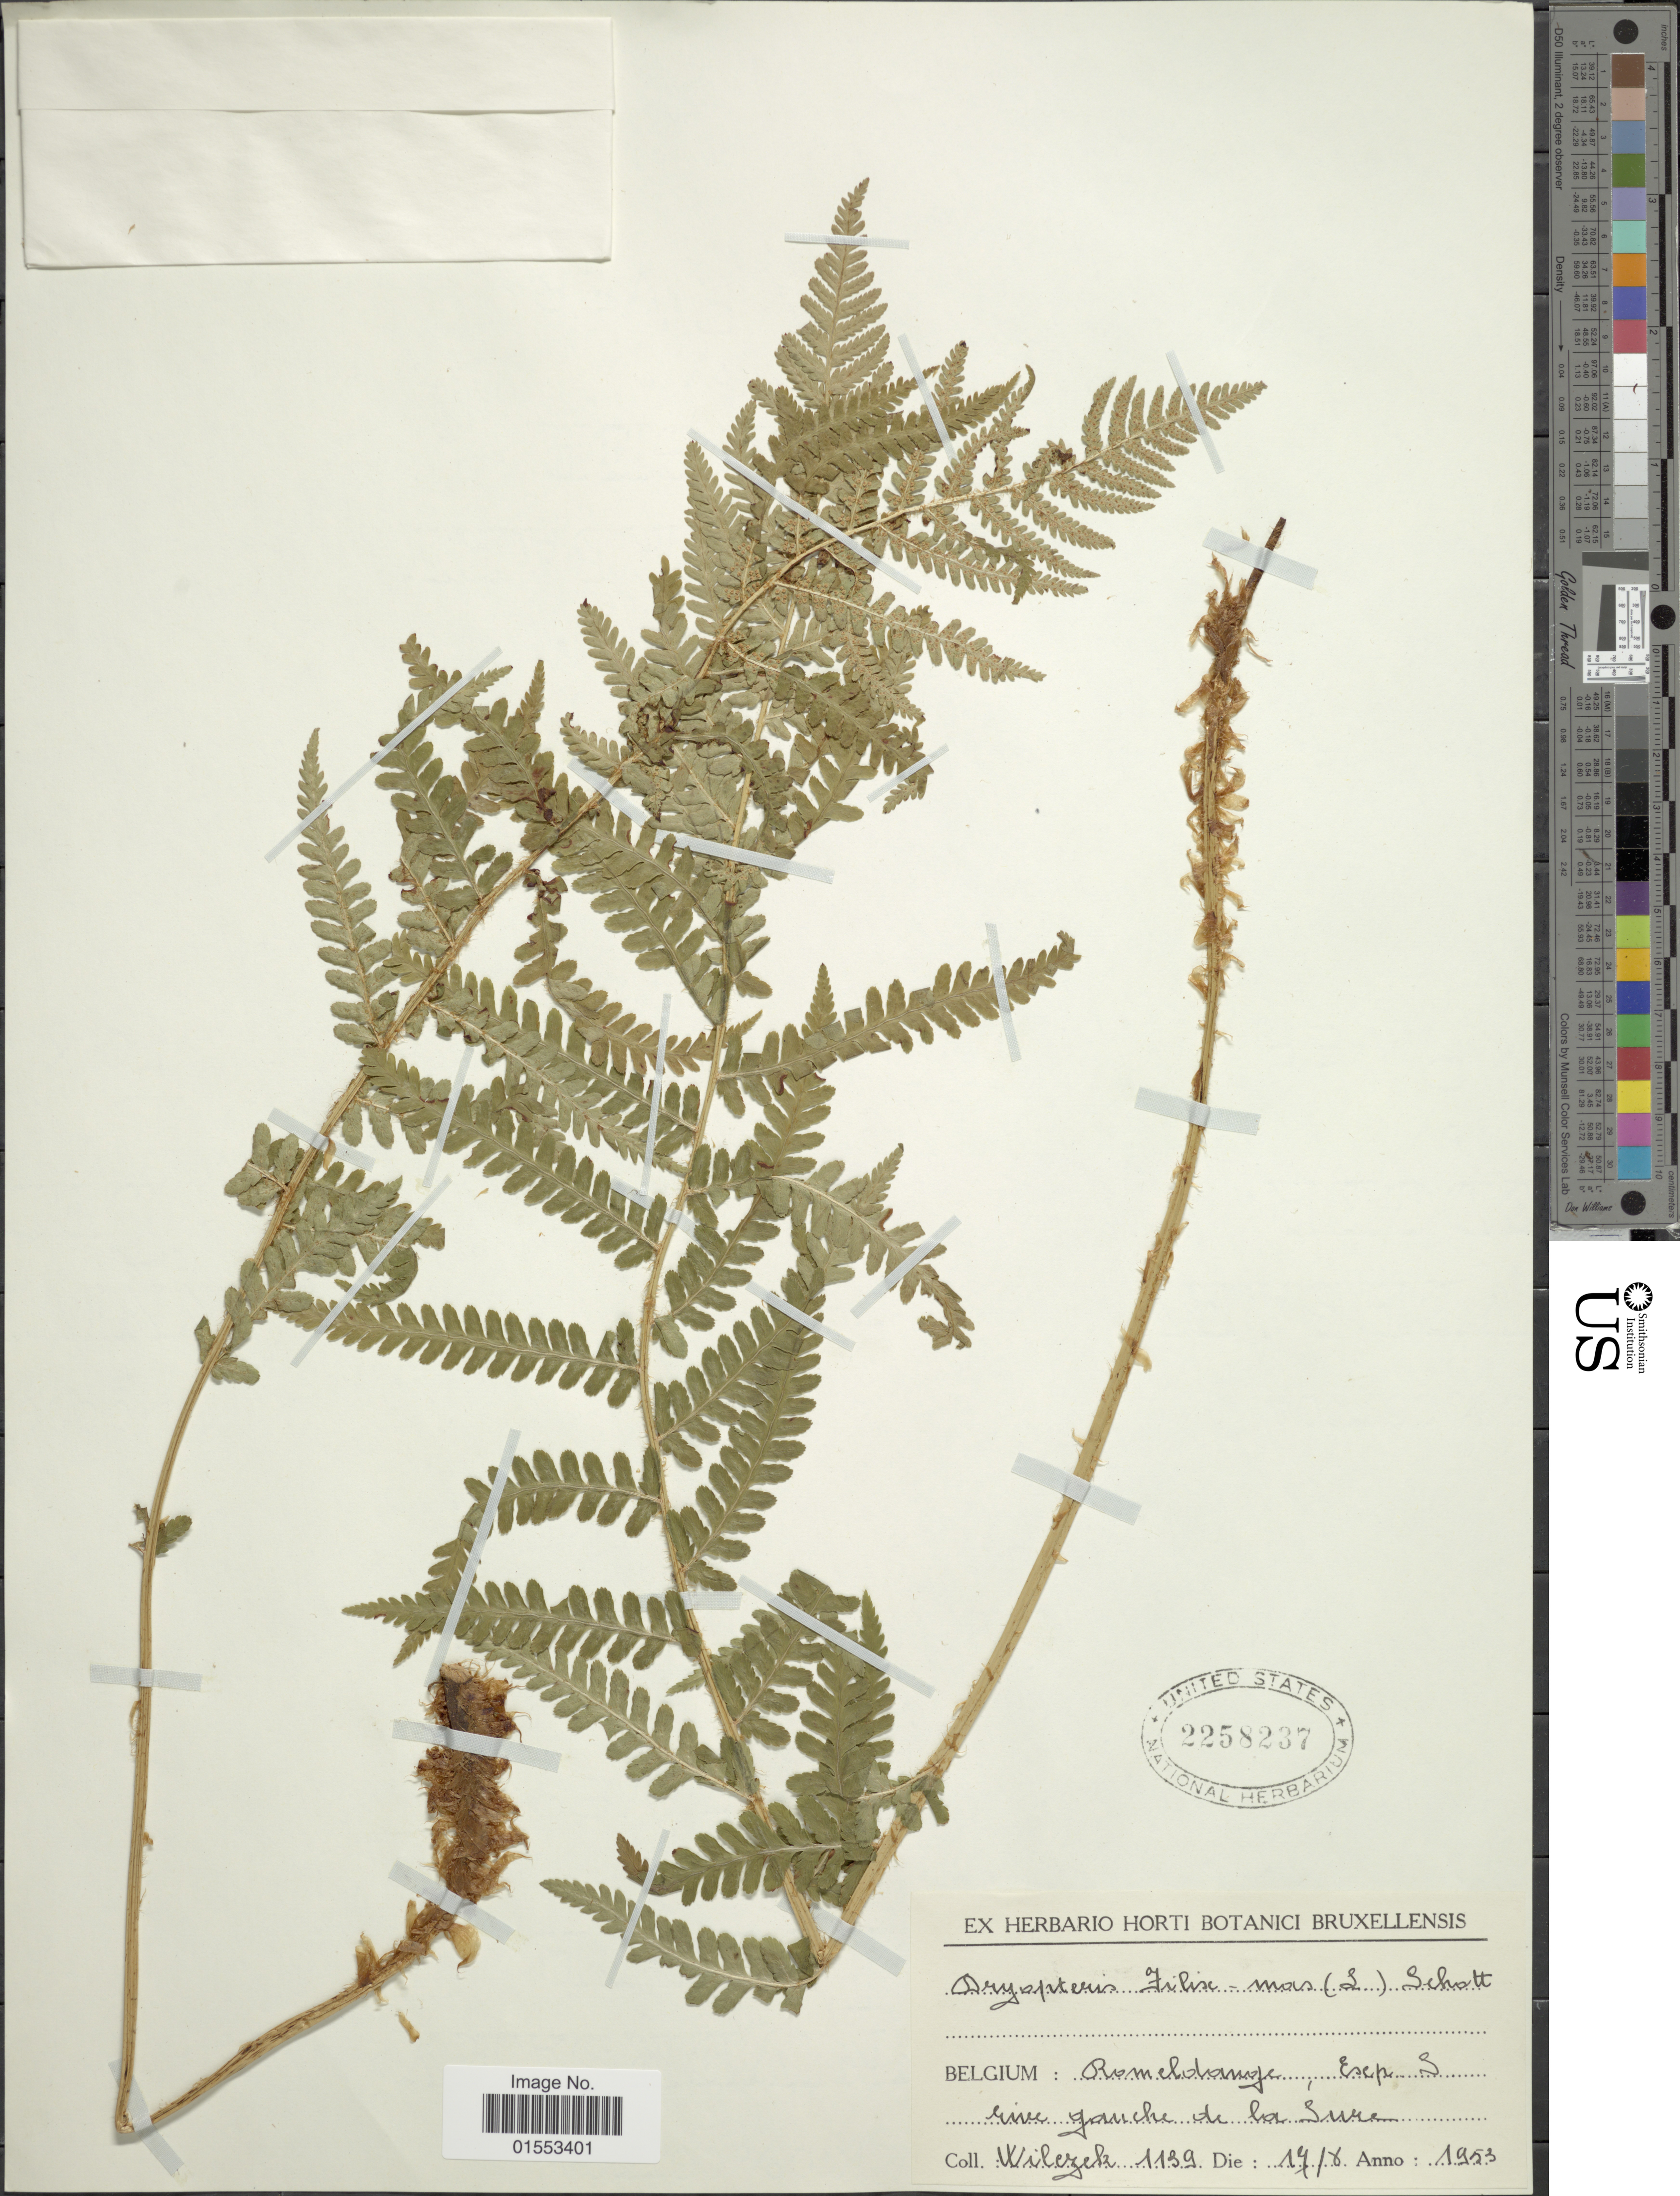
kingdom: Plantae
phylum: Tracheophyta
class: Polypodiopsida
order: Polypodiales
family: Dryopteridaceae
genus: Dryopteris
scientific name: Dryopteris filix-mas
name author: (L.) Schott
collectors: Wilczek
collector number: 1139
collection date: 1953-06-17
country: Belgium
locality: Belgium: Romeldange, Escp S. Eive gauche de la Sure. [interpreted]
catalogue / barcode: US 2258237